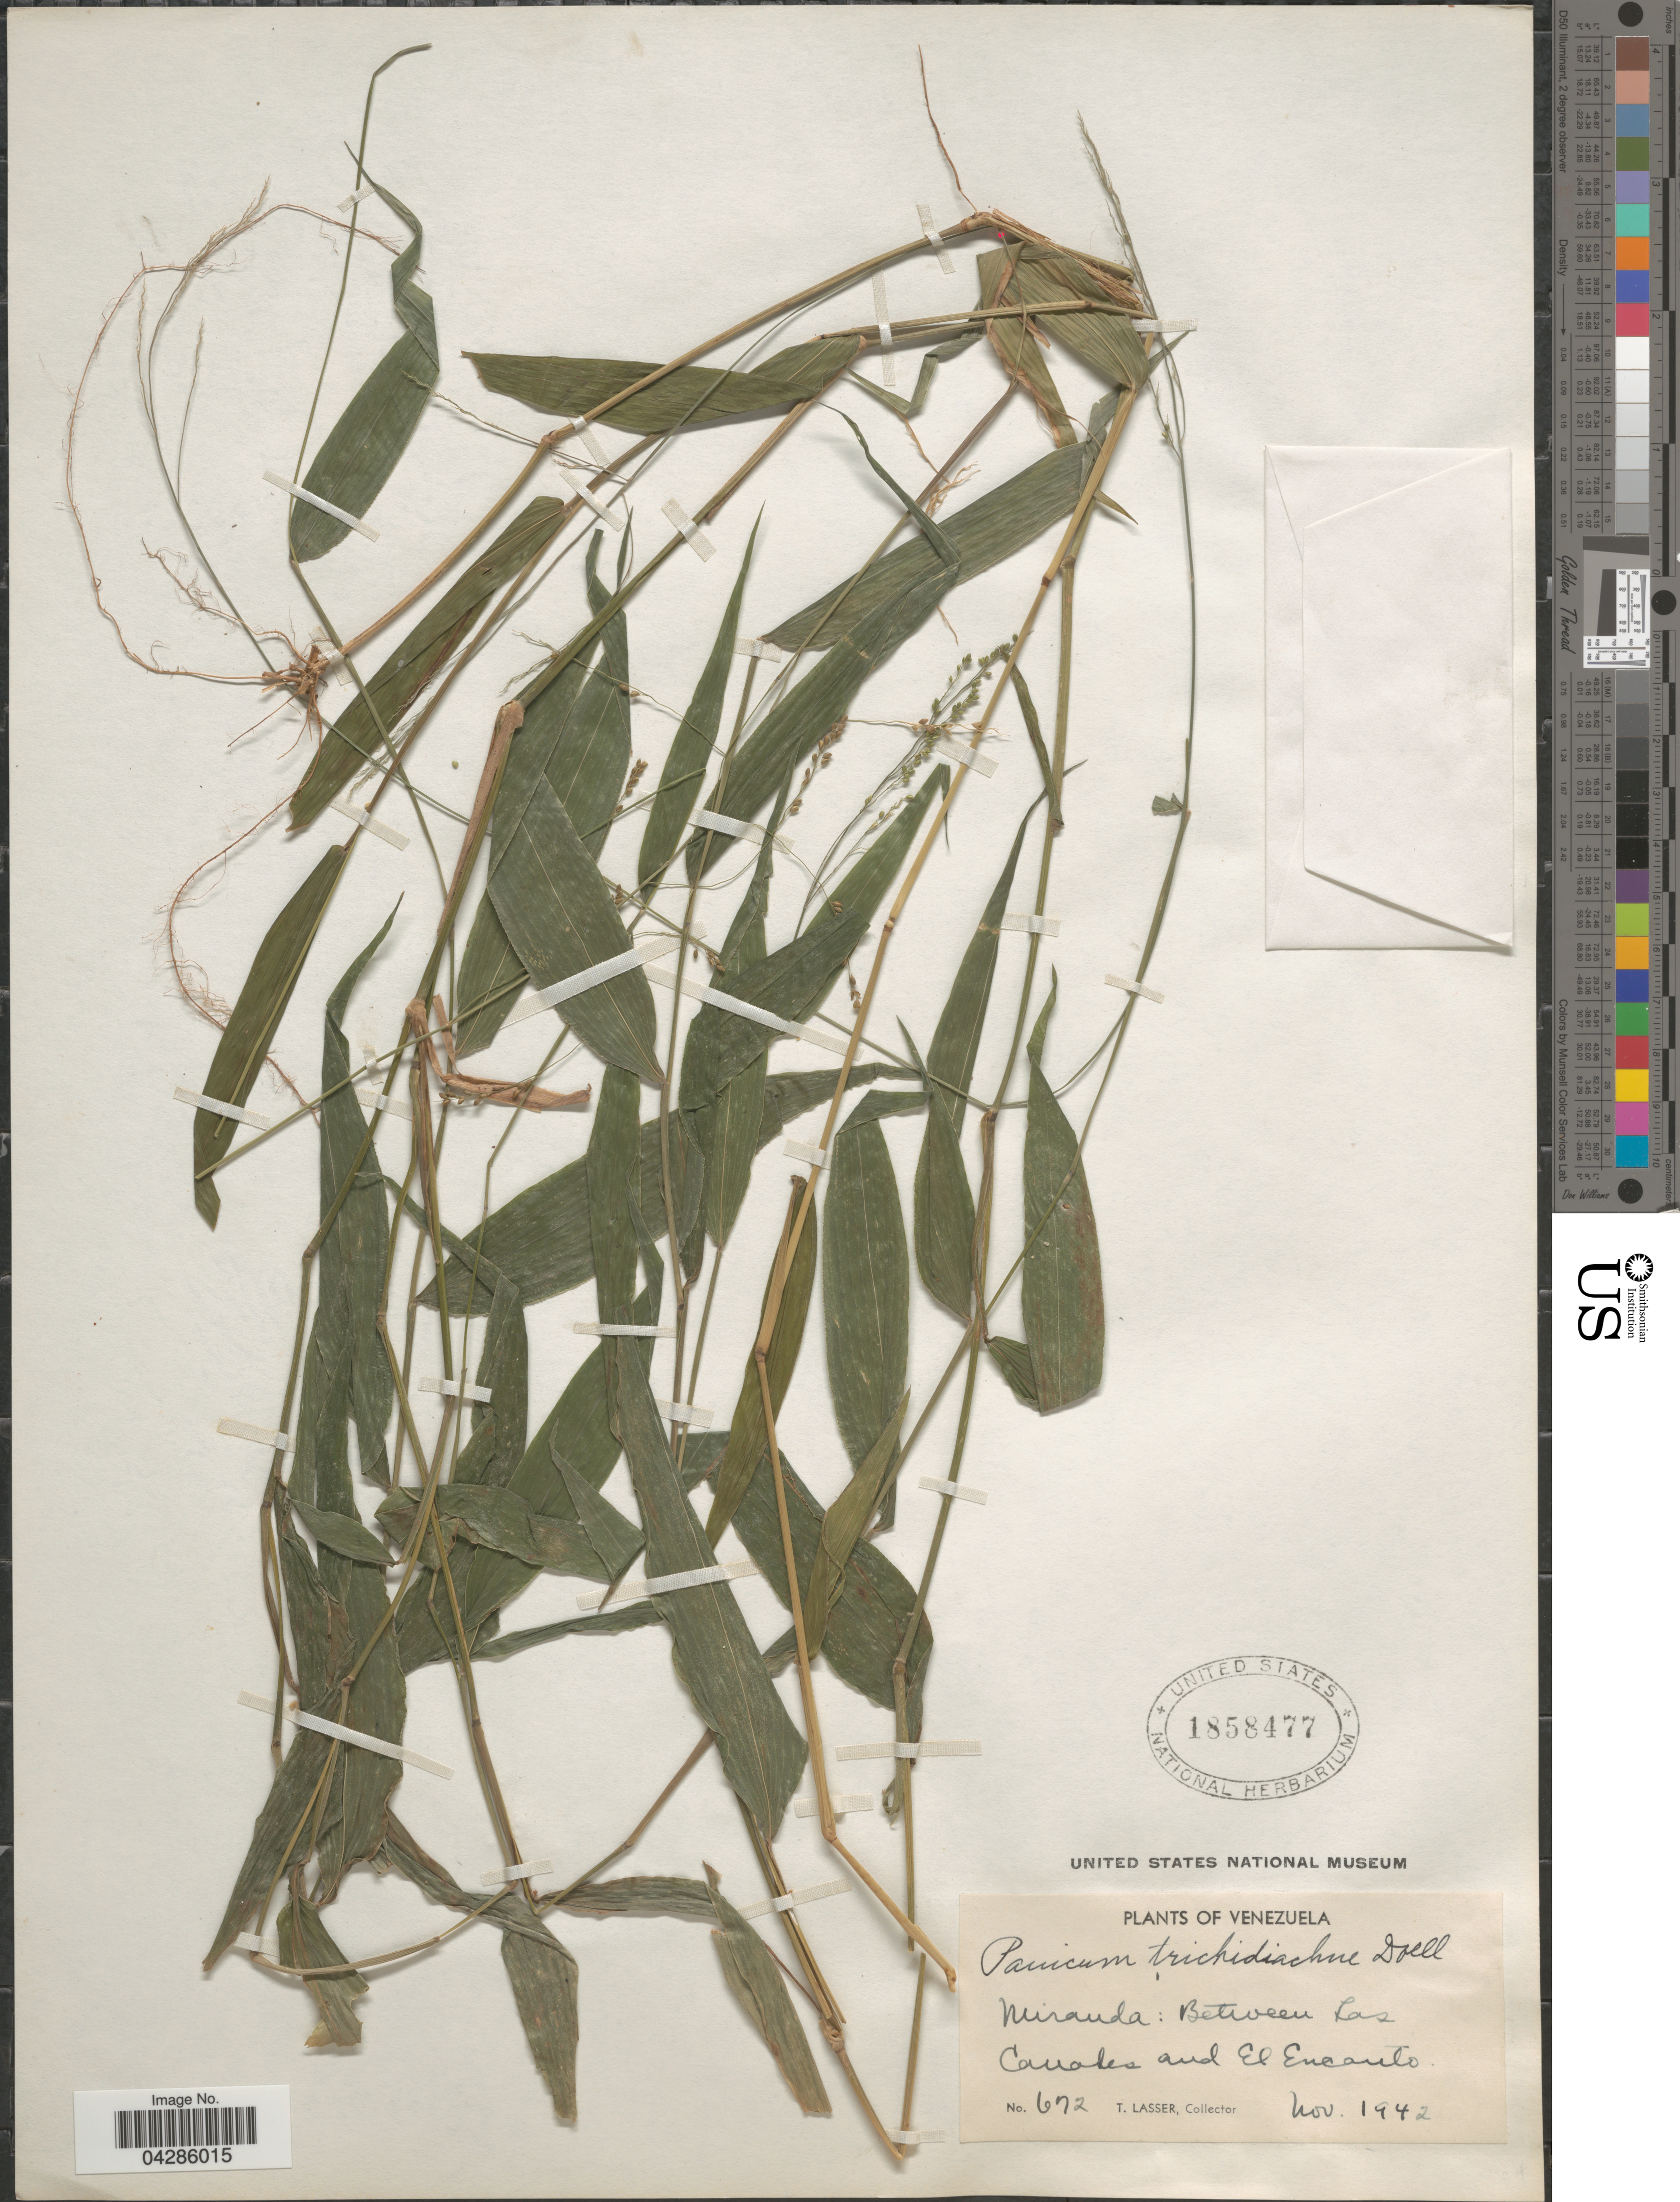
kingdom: Plantae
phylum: Tracheophyta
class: Liliopsida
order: Poales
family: Poaceae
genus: Morronea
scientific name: Morronea trichidiachnis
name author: (Döll) Zuloaga & Scataglini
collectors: T. Lasser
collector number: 672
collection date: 1942-11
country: Venezuela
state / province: Miranda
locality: Between Las Canales and El Encanto.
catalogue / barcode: US 1858477